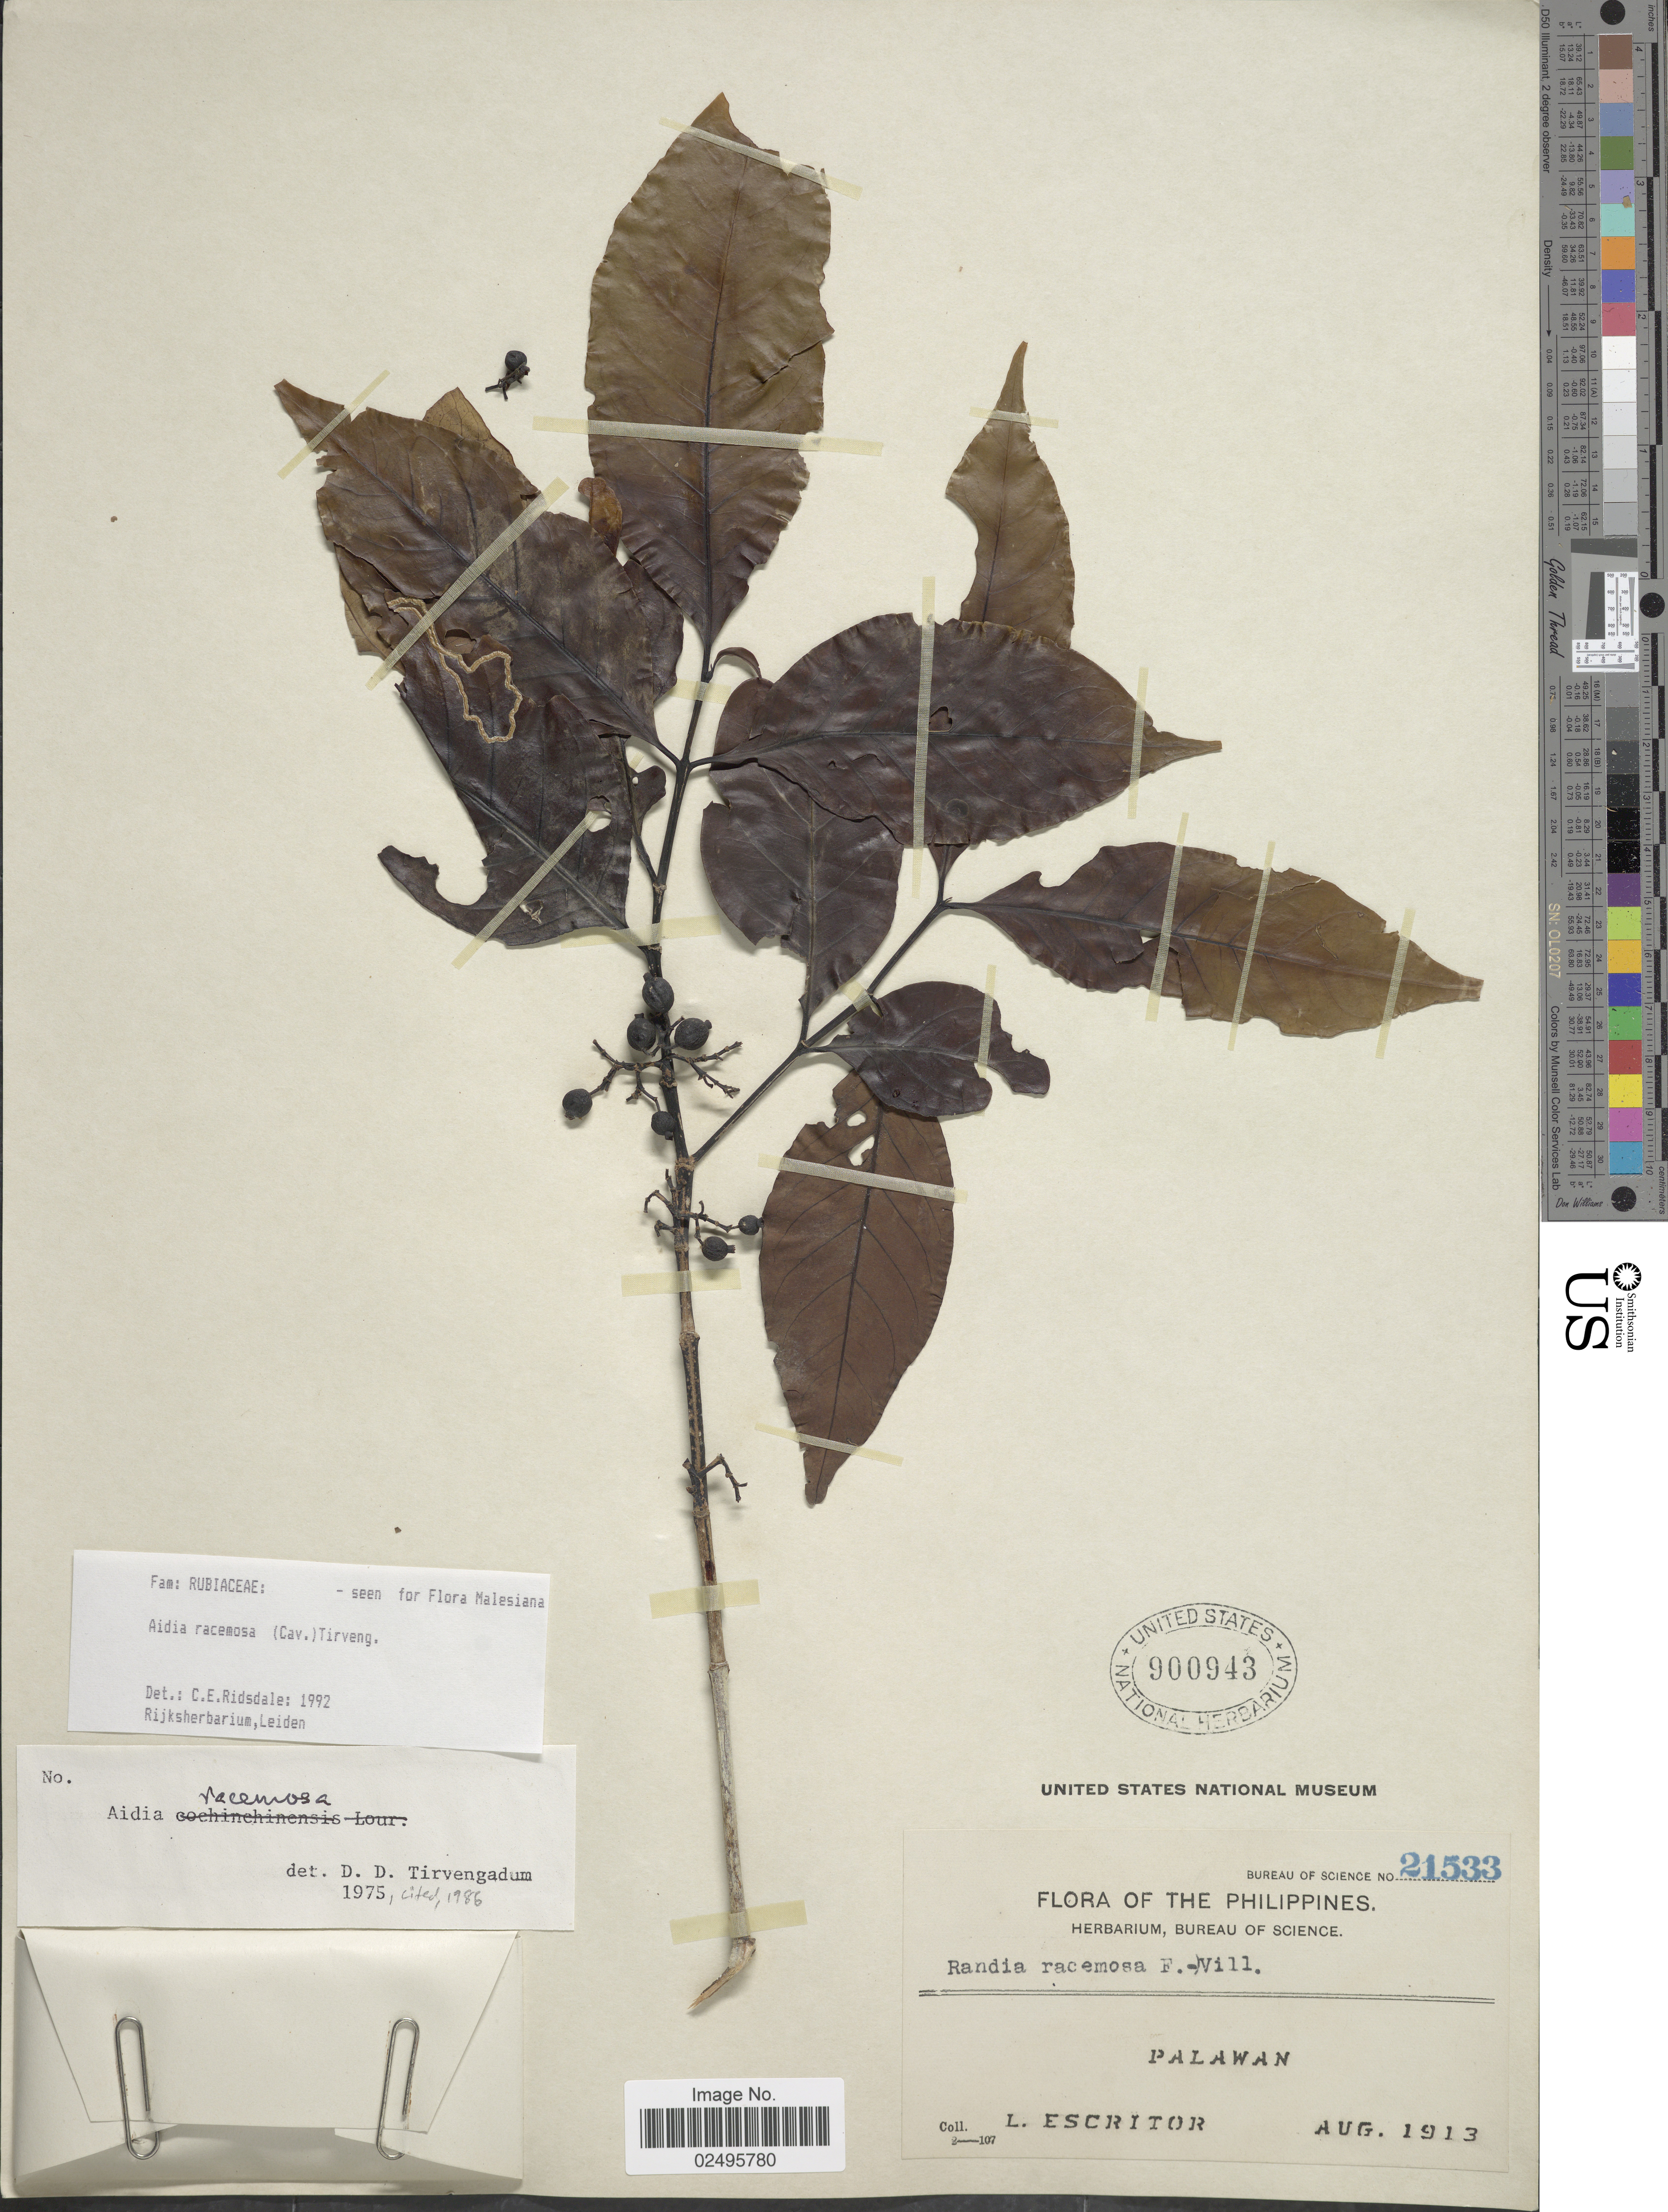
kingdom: Plantae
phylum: Tracheophyta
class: Magnoliopsida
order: Gentianales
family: Rubiaceae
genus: Aidia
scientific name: Aidia racemosa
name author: (Cav.) Tirv.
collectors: L. Escritor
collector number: Bureau of Science 21533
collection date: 1913-08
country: Philippines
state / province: Mimaropa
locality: Palawan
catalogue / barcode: US 900943